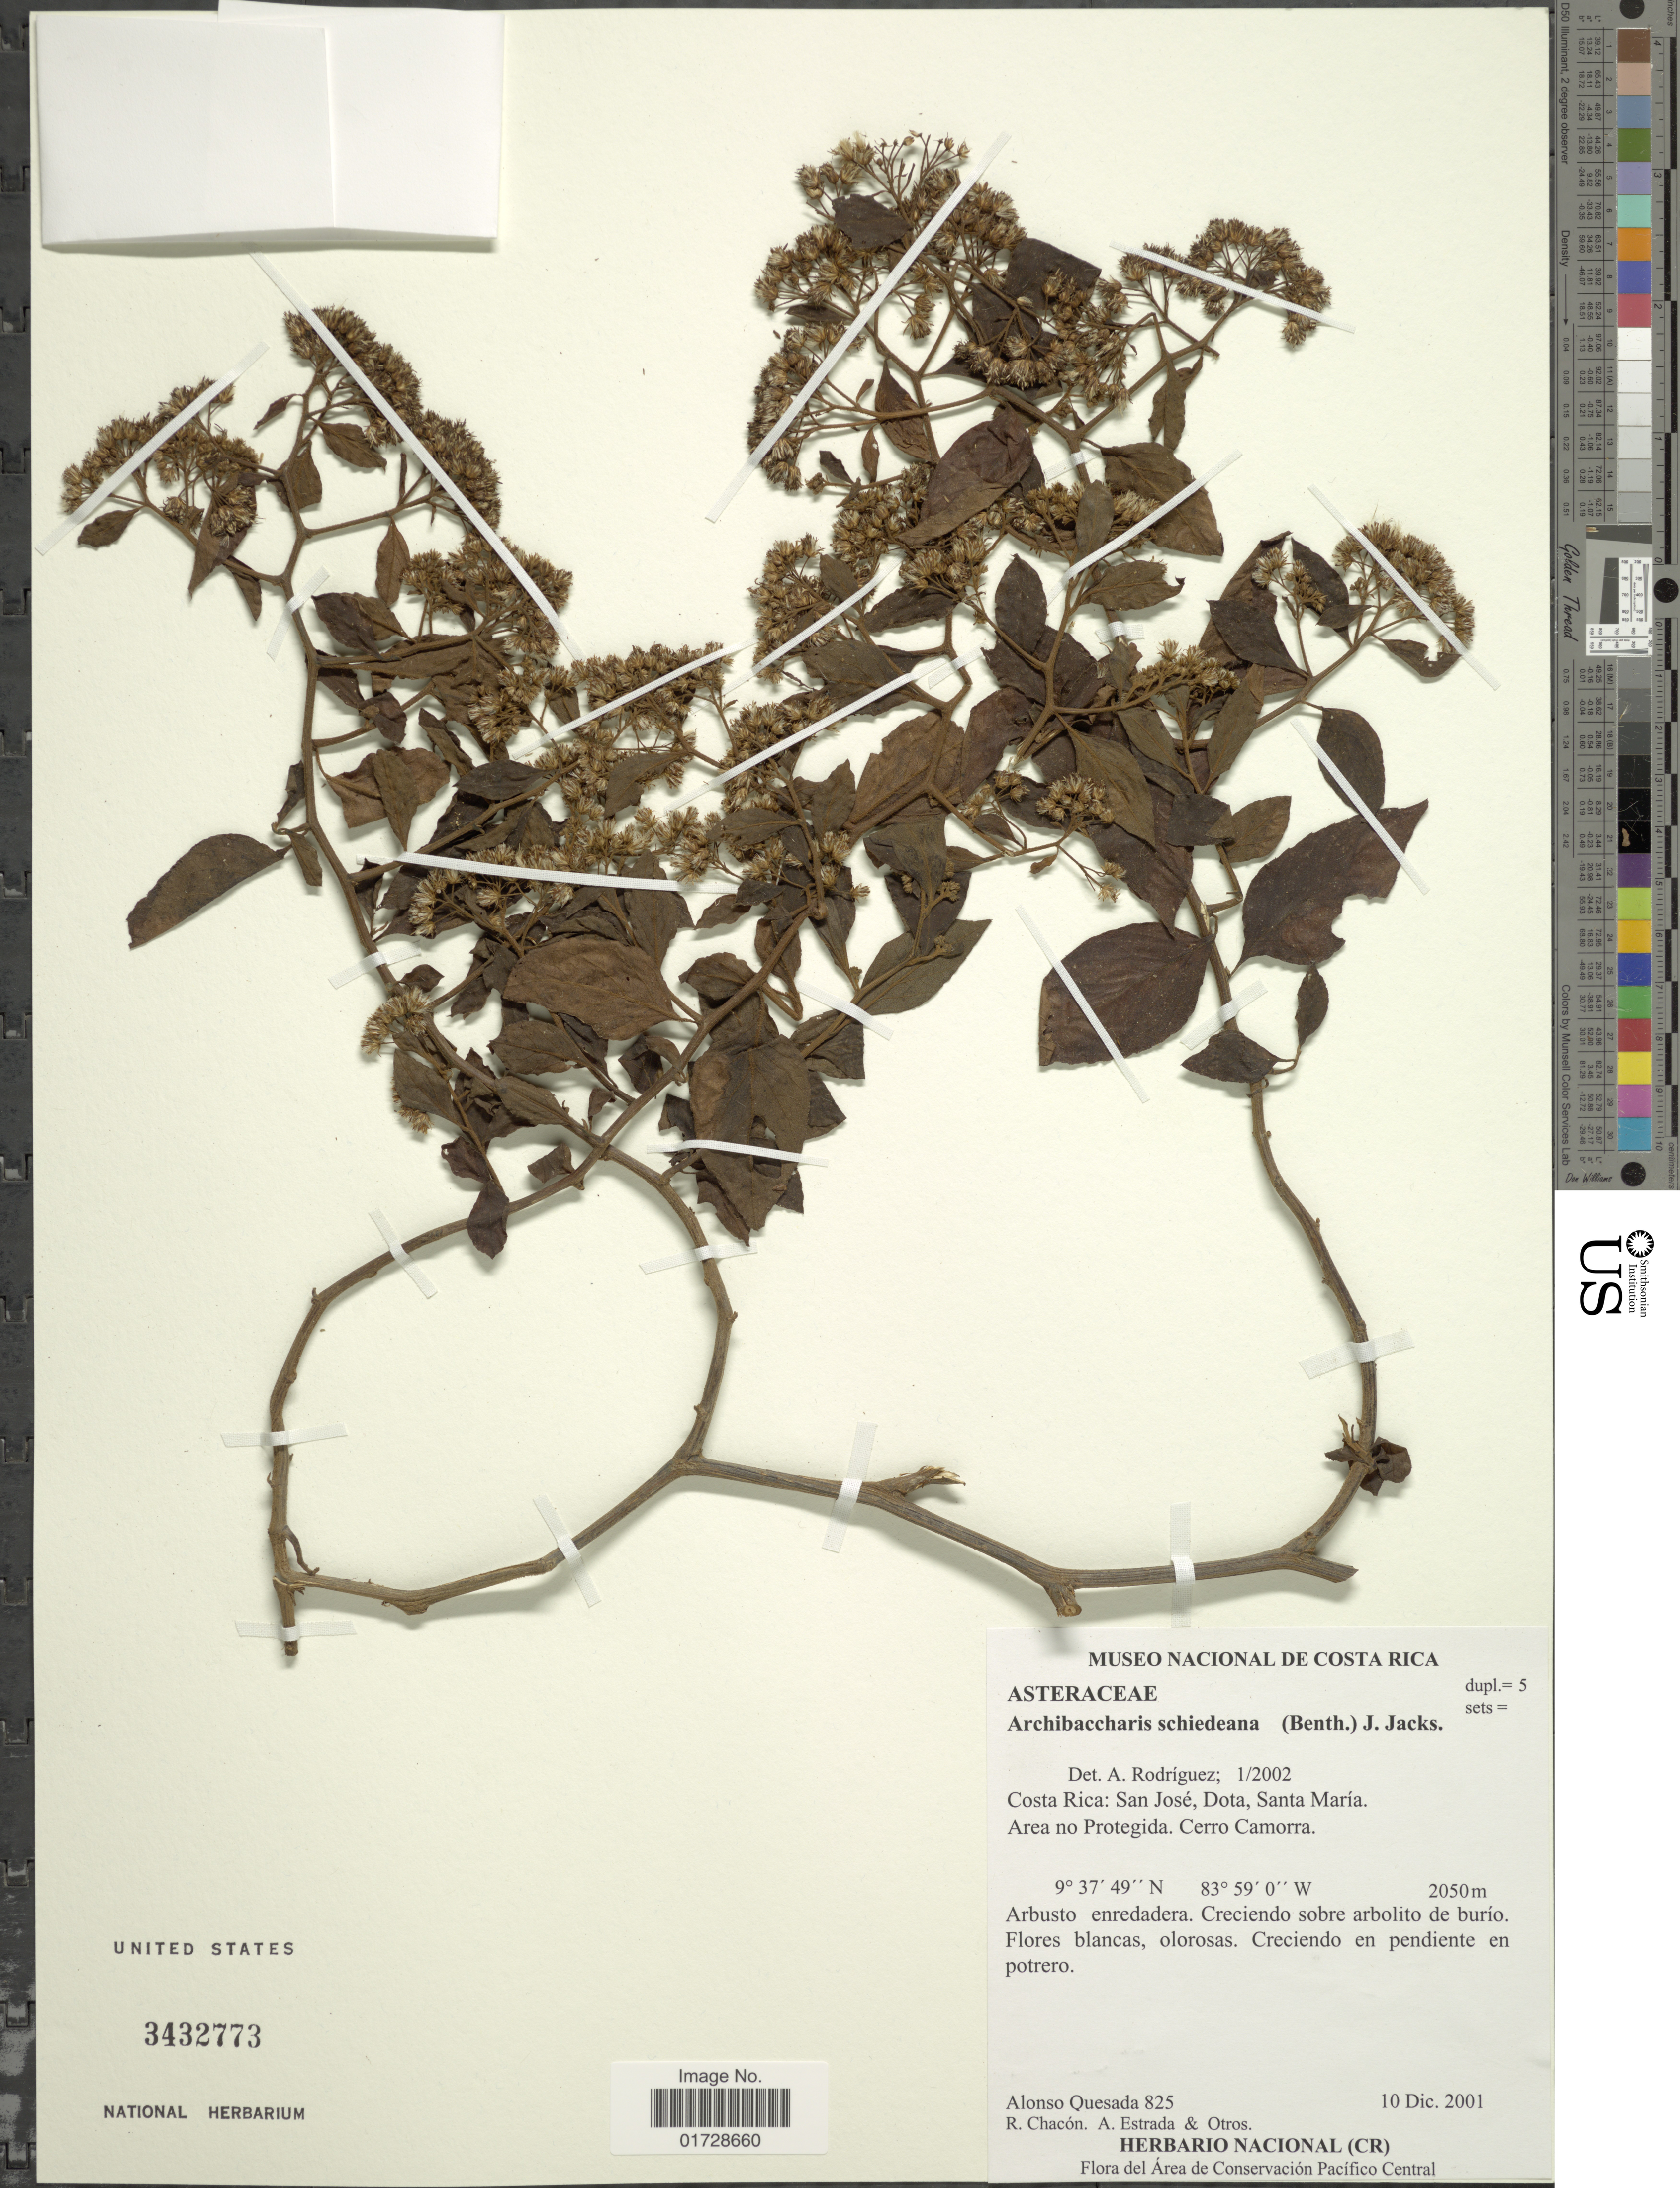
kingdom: Plantae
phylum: Tracheophyta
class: Magnoliopsida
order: Asterales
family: Asteraceae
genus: Archibaccharis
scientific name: Archibaccharis schiedeana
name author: (Benth.) J.D. Jacks.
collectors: A. Quesada, R. Chacón, A. Estrada & et al.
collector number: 825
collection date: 2001-12-10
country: Costa Rica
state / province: San José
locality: Dota, Santa Maria, area no Protegida, Cerro Camorra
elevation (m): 2050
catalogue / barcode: US 3432773